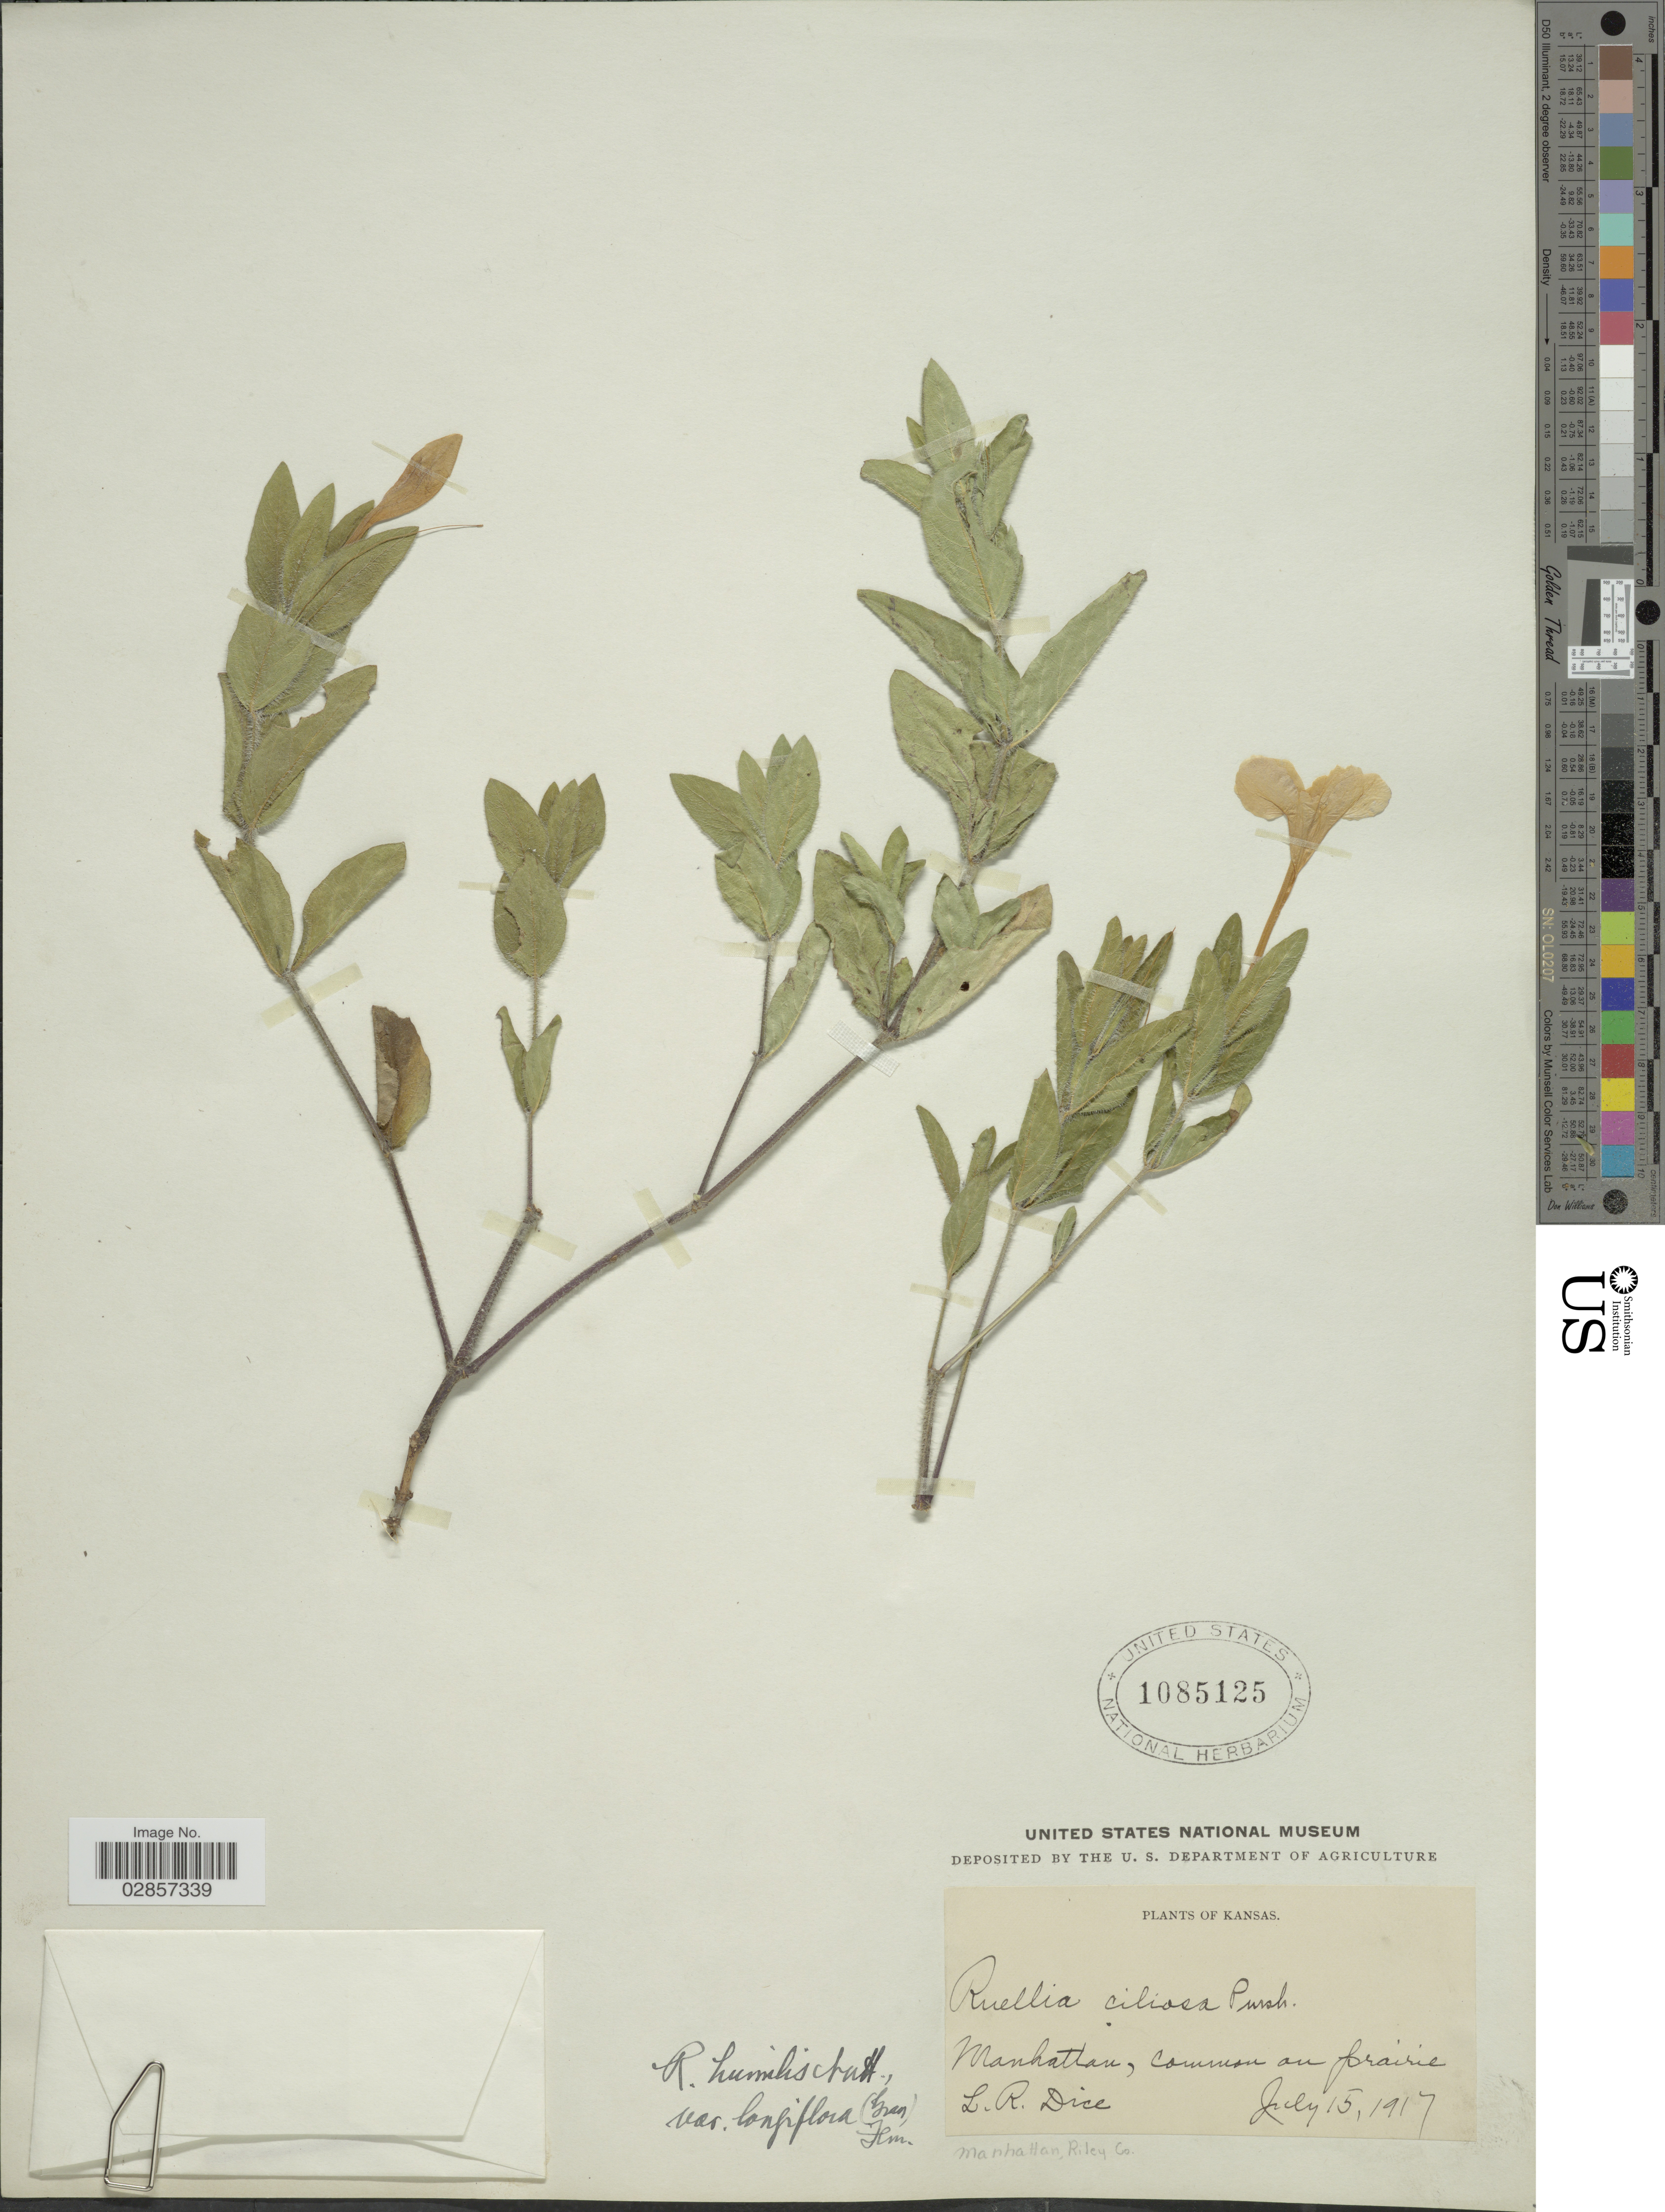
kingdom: Plantae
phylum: Tracheophyta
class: Magnoliopsida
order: Lamiales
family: Acanthaceae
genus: Ruellia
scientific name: Ruellia humilis var. longiflora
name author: (A. Gray) Fernald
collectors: L. Dice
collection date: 1917-07-15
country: United States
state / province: Kansas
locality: Manhattan, common on prairie, Riley Co.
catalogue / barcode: US 1085125